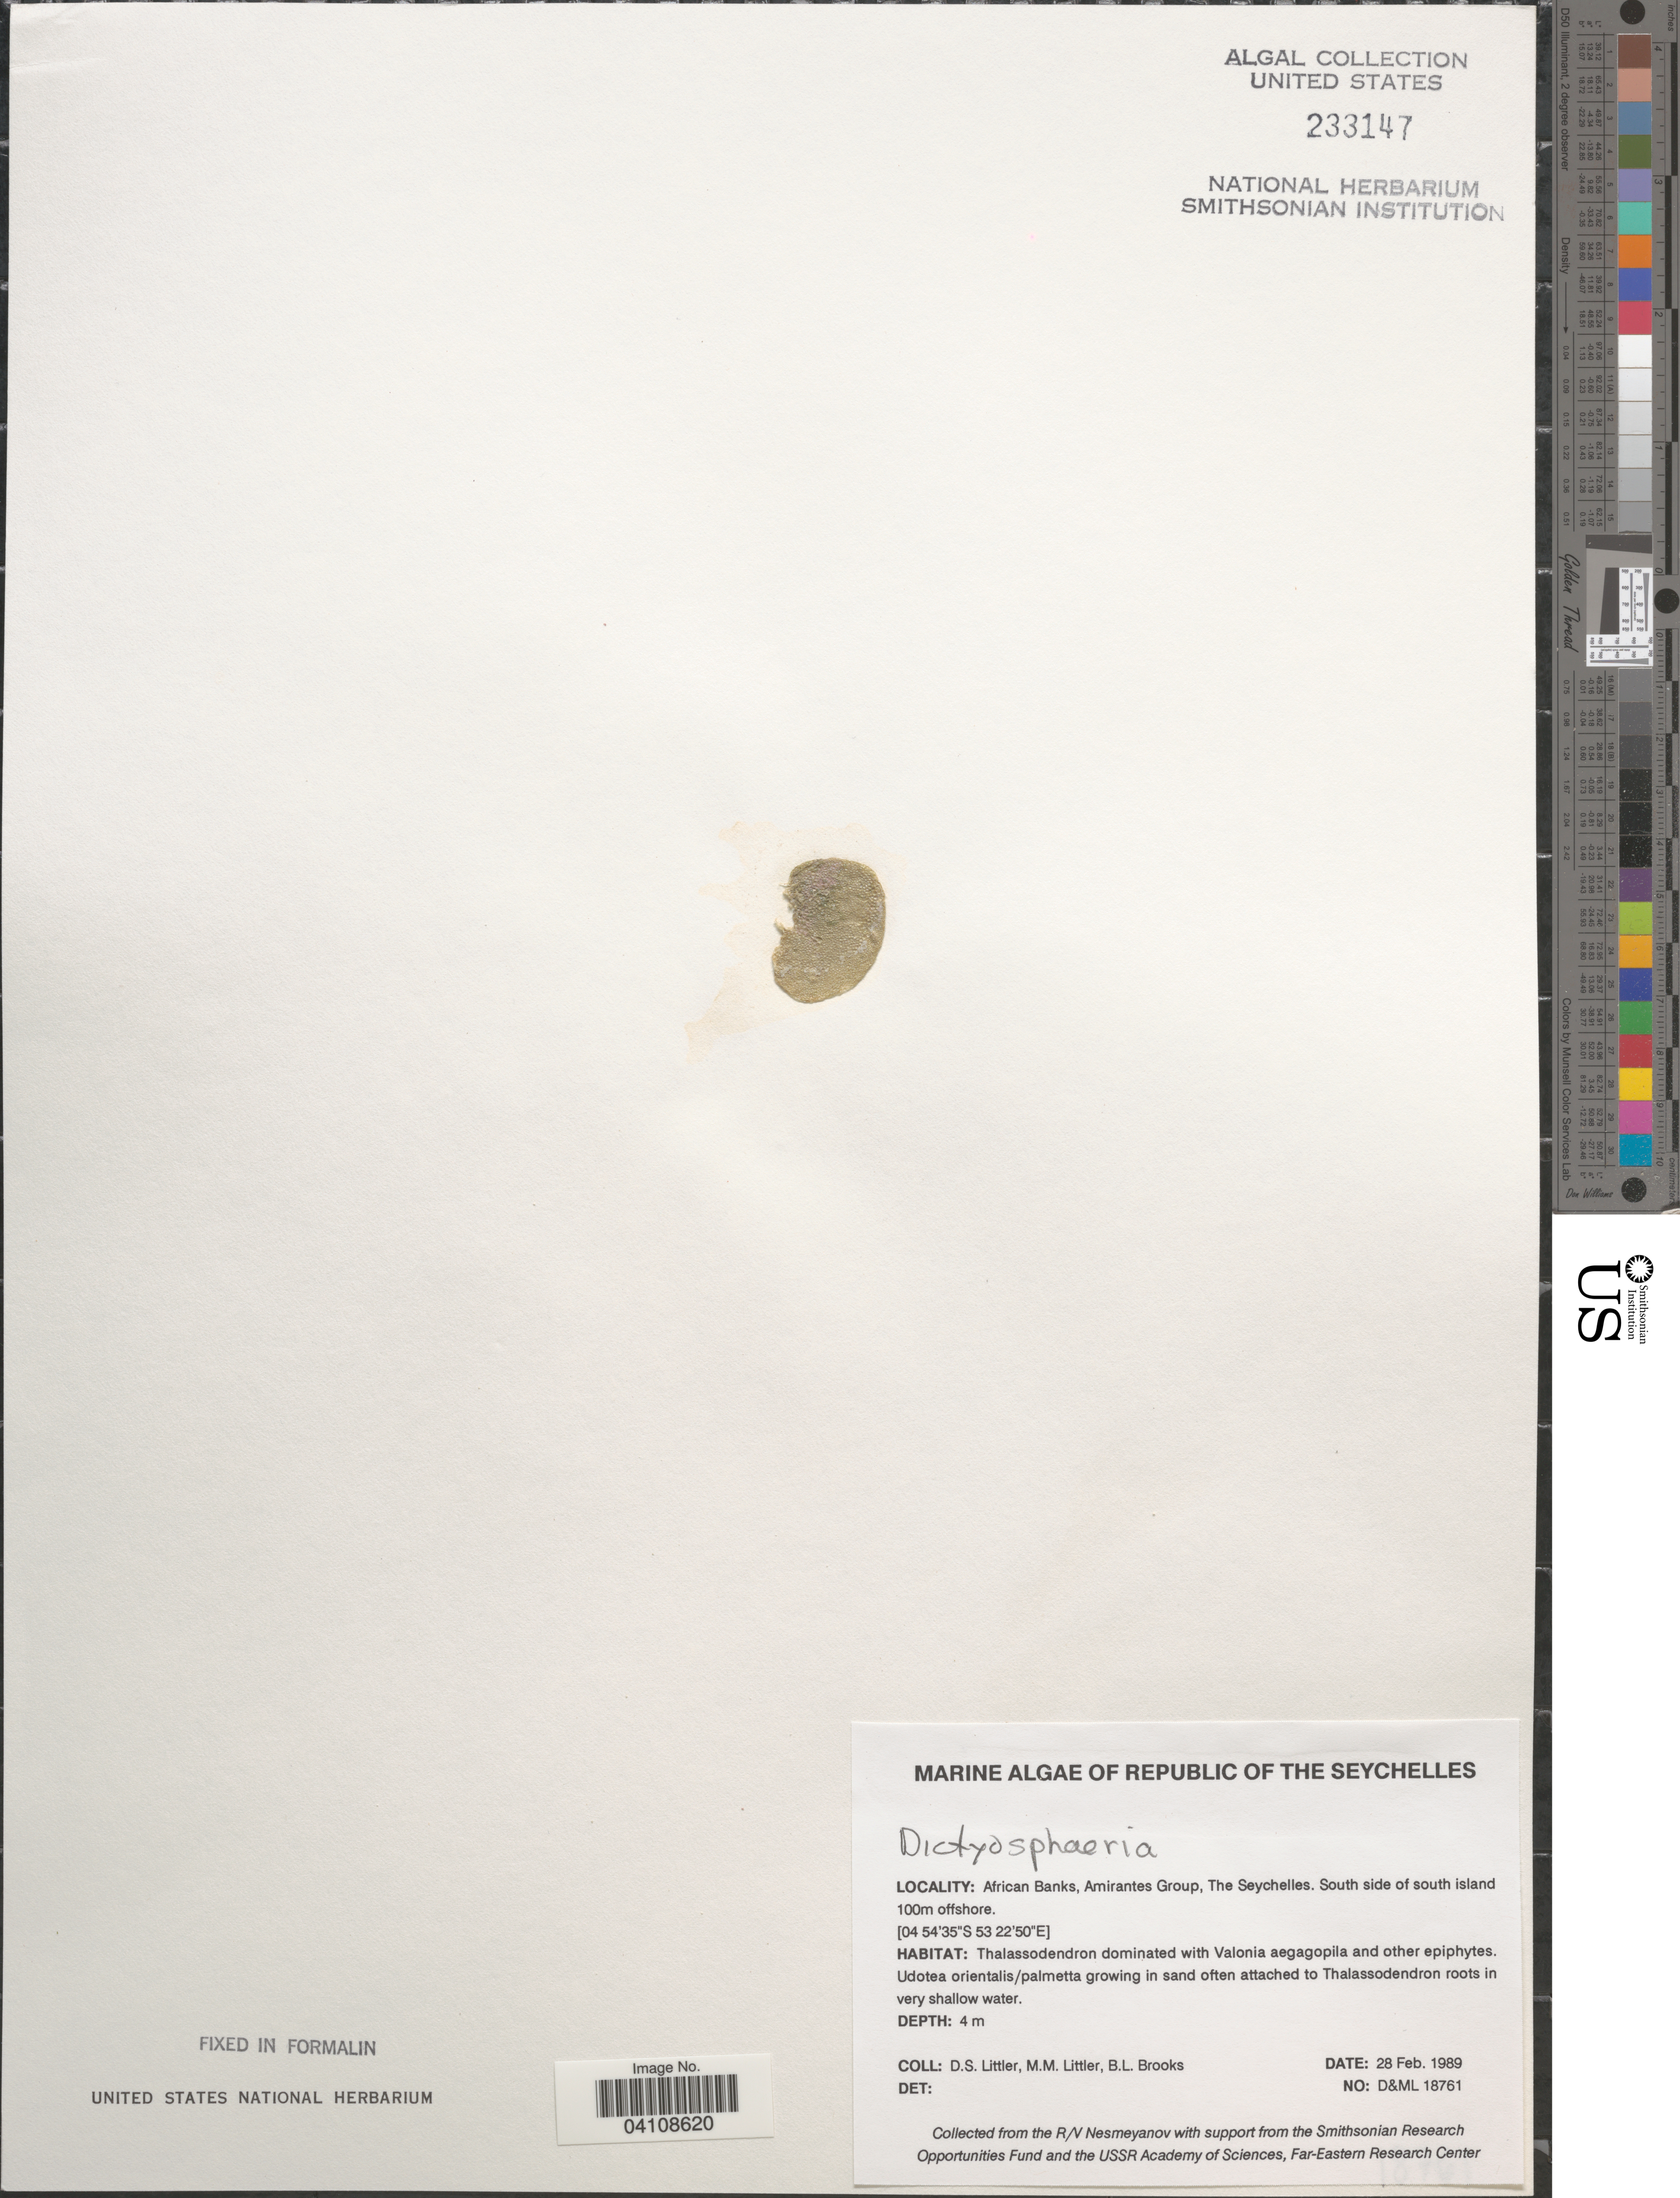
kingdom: Plantae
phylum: Chlorophyta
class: Ulvophyceae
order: Siphonocladales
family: Siphonocladaceae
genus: Dictyosphaeria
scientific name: Dictyosphaeria sp.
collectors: D. S. Littler & B. Brooks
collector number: D&ML18761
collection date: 1989-02-28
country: Seychelles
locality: Republic of The Seychelles. African Banks, Amirantes Group. South side of south island 100m offshore.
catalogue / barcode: US 233147